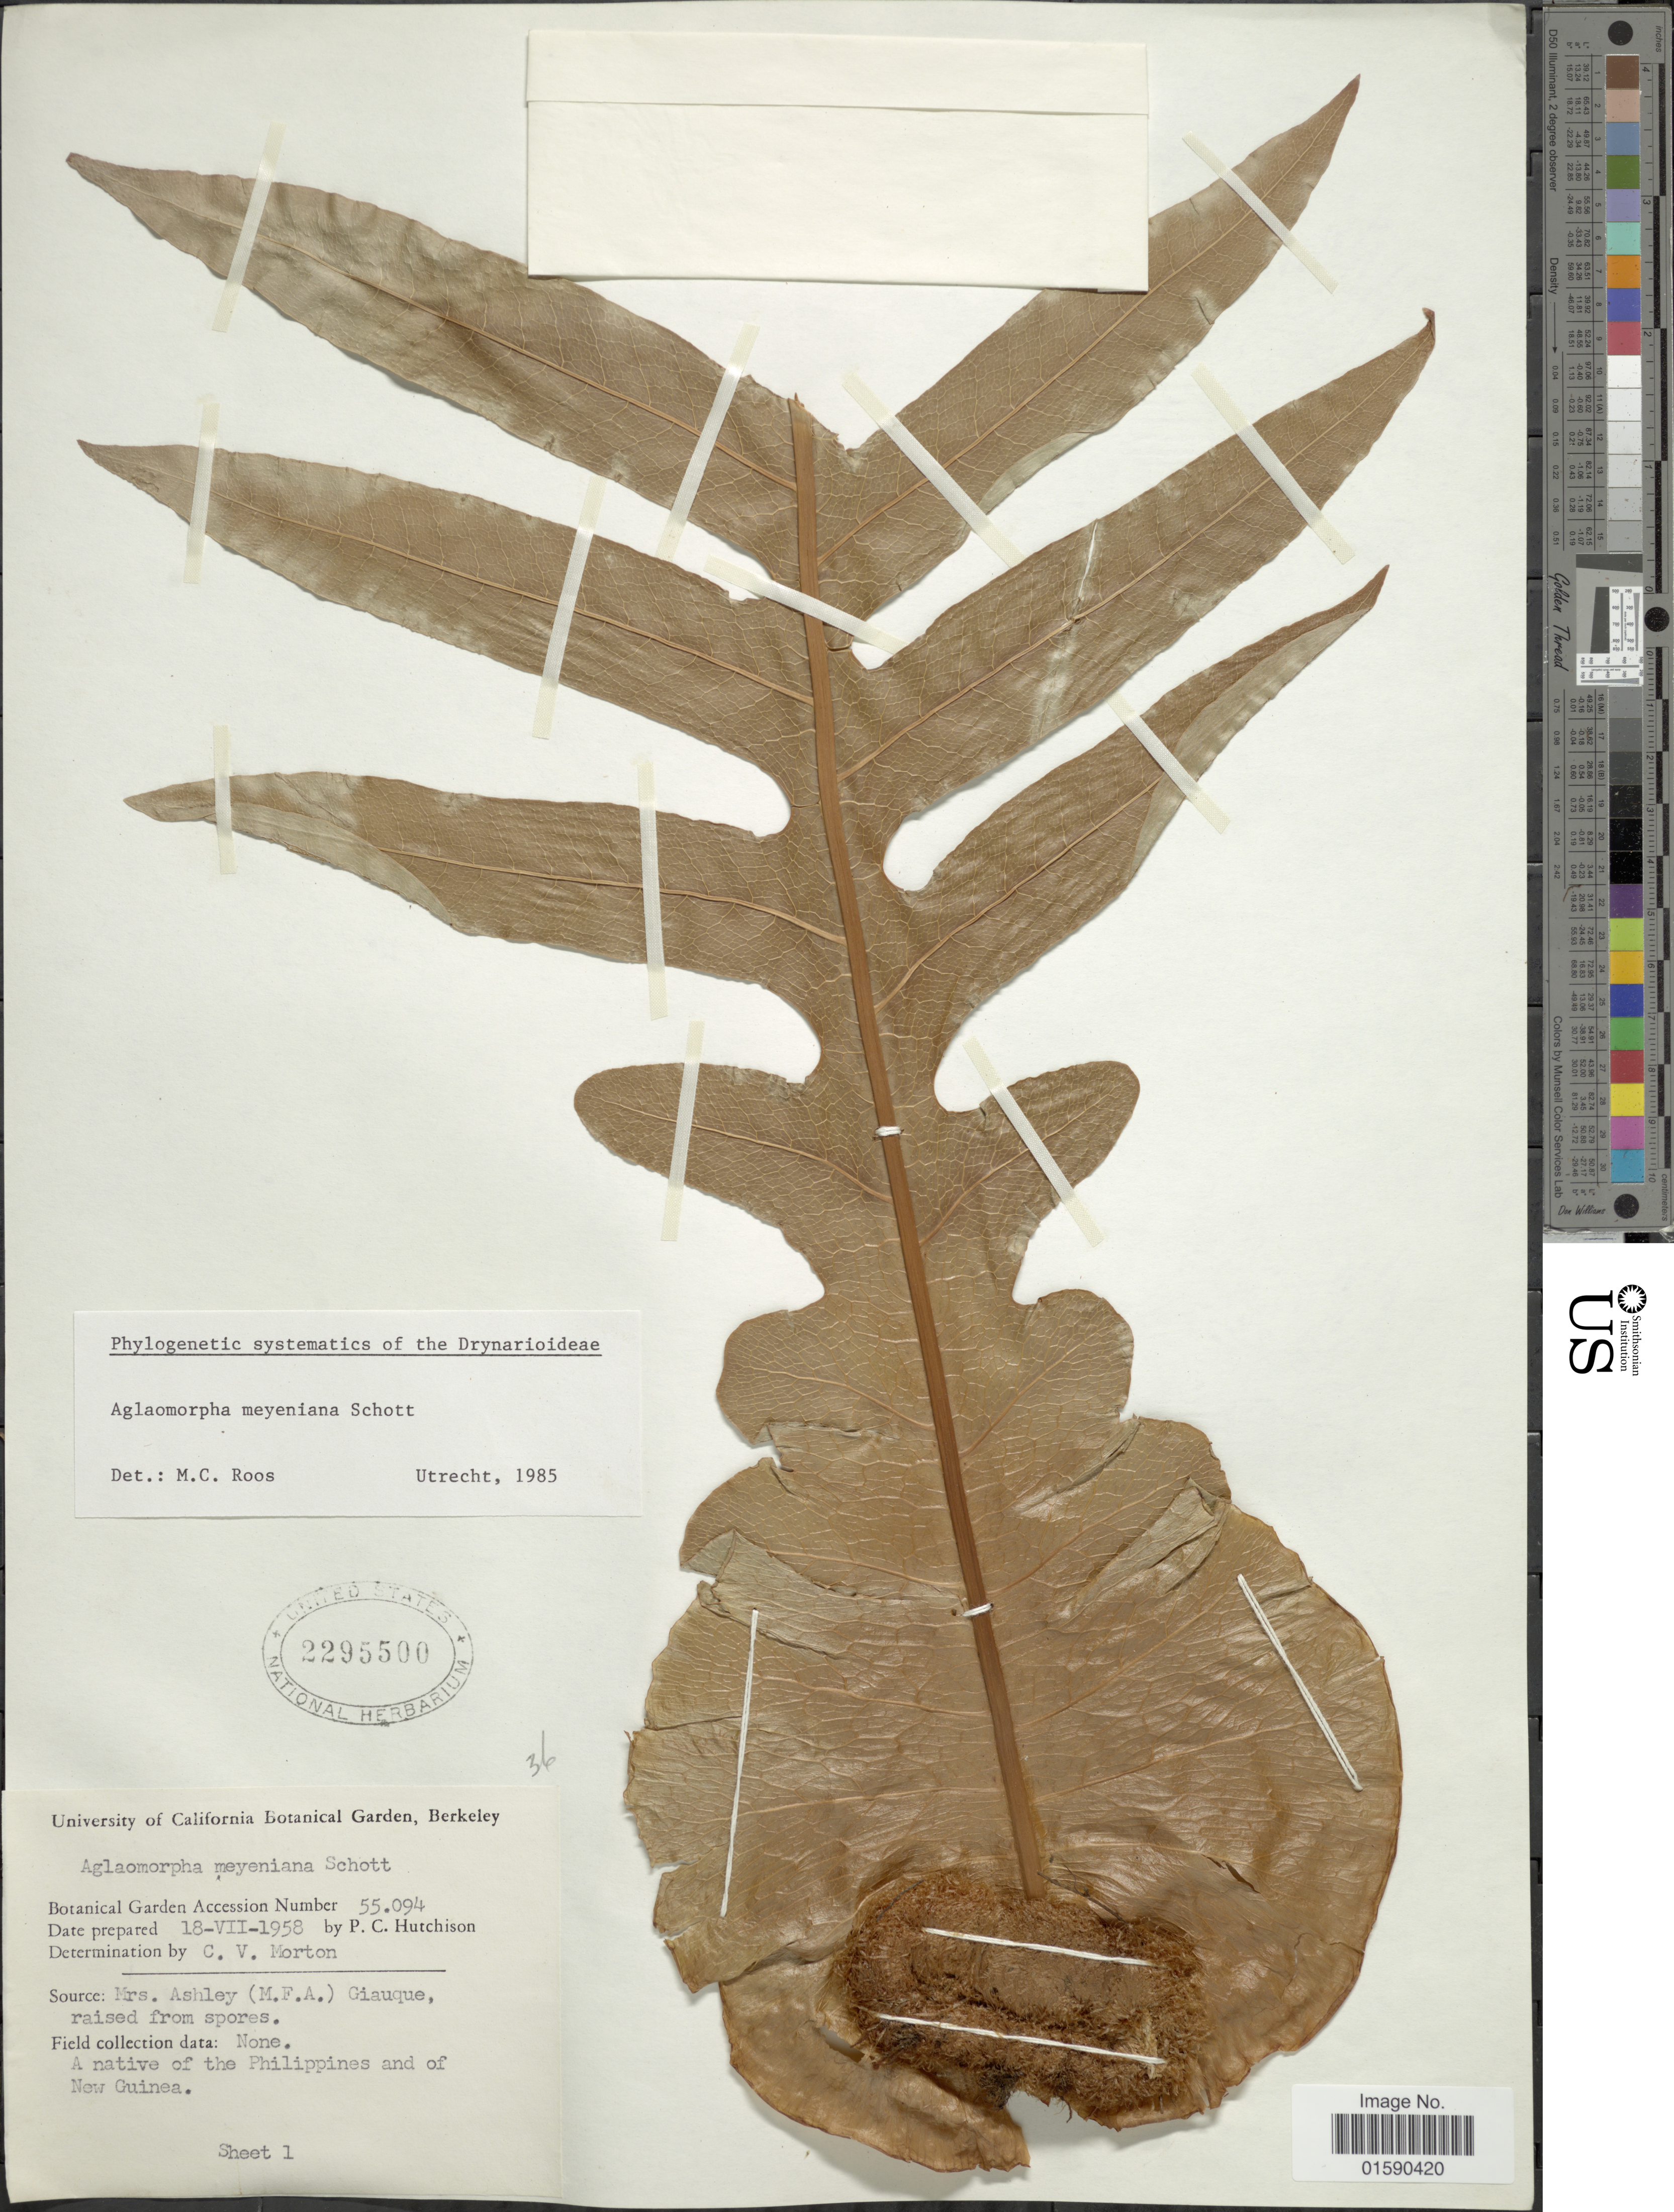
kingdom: Plantae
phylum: Tracheophyta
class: Polypodiopsida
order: Polypodiales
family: Polypodiaceae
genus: Aglaomorpha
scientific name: Aglaomorpha meyeniana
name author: Schott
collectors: P. C. Hutchison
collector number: Botanical Garden Accession Number 55094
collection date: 1958-07-18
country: United States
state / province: California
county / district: Alameda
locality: University of California Botanical Garden, Berkeley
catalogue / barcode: US 2295500